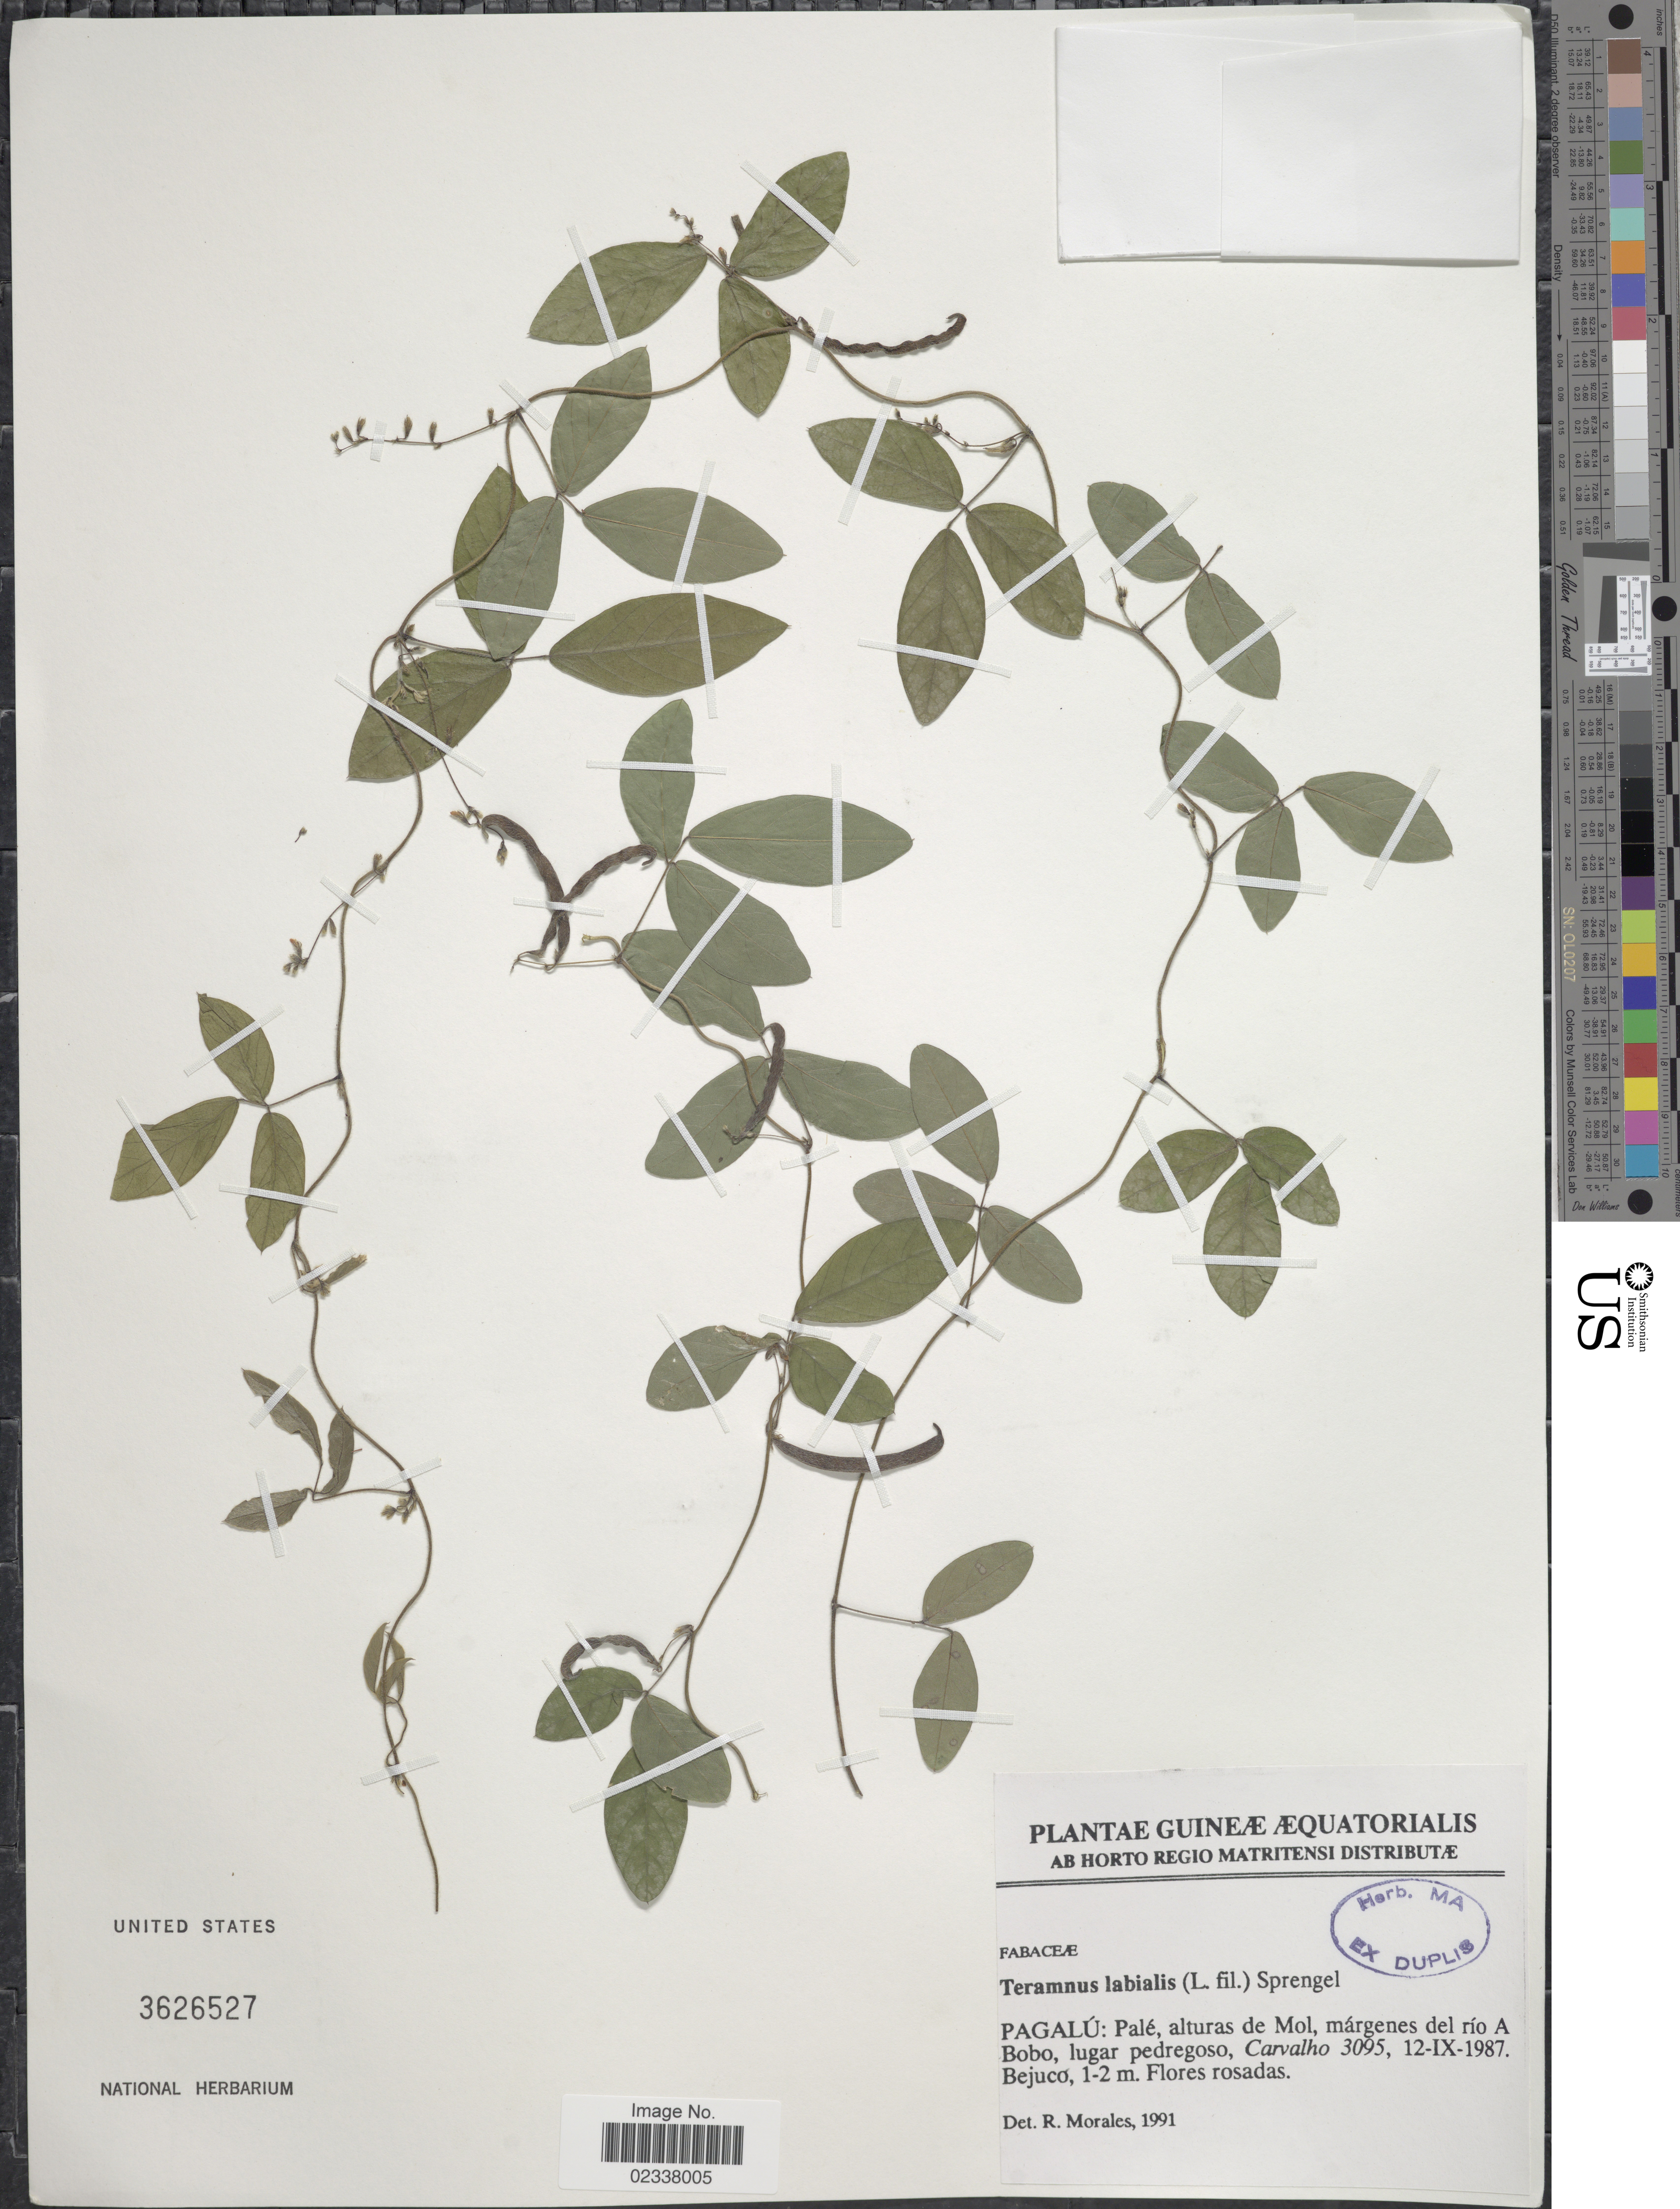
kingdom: Plantae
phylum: Tracheophyta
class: Magnoliopsida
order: Fabales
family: Fabaceae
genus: Teramnus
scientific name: Teramnus labialis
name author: (L. f.) Spreng.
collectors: Carvalho, --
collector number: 3095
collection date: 1987-09-12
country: Equatorial Guinea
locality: Guineæ æquatorialis, Pagalú: Palé, alturas de Mol, márgenes del río A Bobo, lugar pedregos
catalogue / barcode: US 3626527